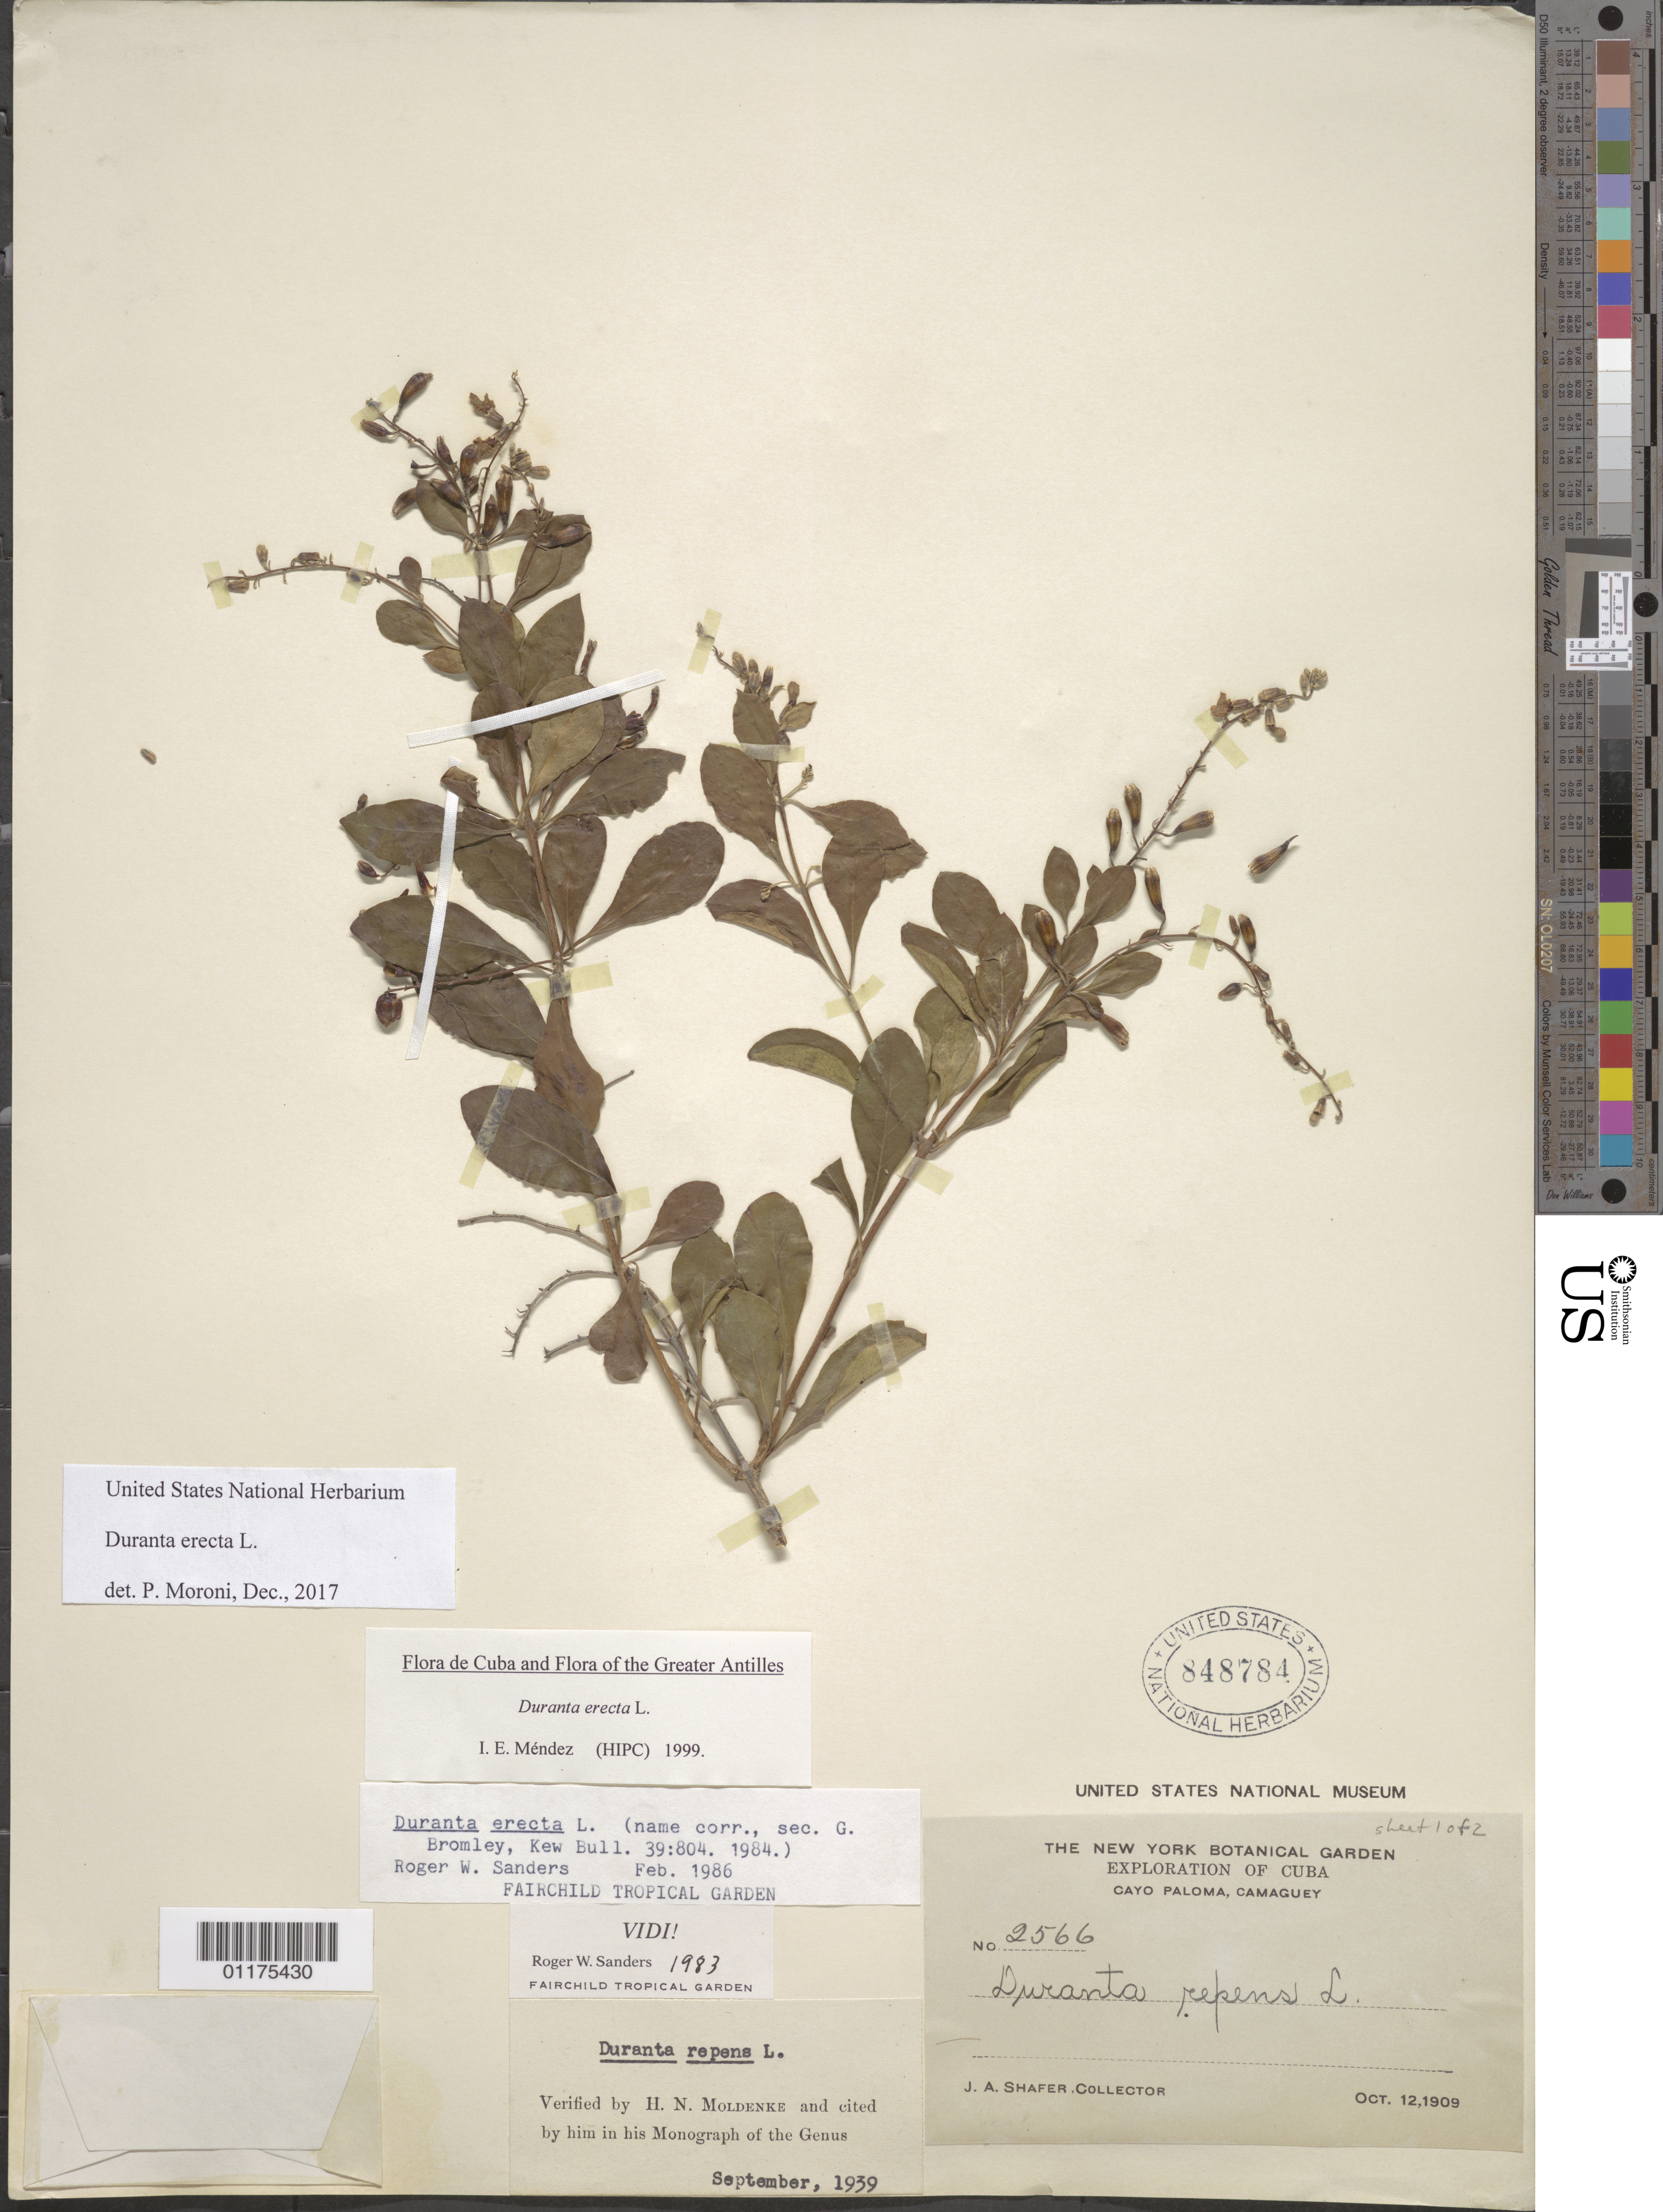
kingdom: Plantae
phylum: Tracheophyta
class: Magnoliopsida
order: Lamiales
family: Verbenaceae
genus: Duranta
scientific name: Duranta erecta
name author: L.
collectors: J. A. Shafer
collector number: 2566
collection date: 1909-10-12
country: Cuba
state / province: Camagüey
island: Cuba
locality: Cayo Paloma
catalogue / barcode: US 848784